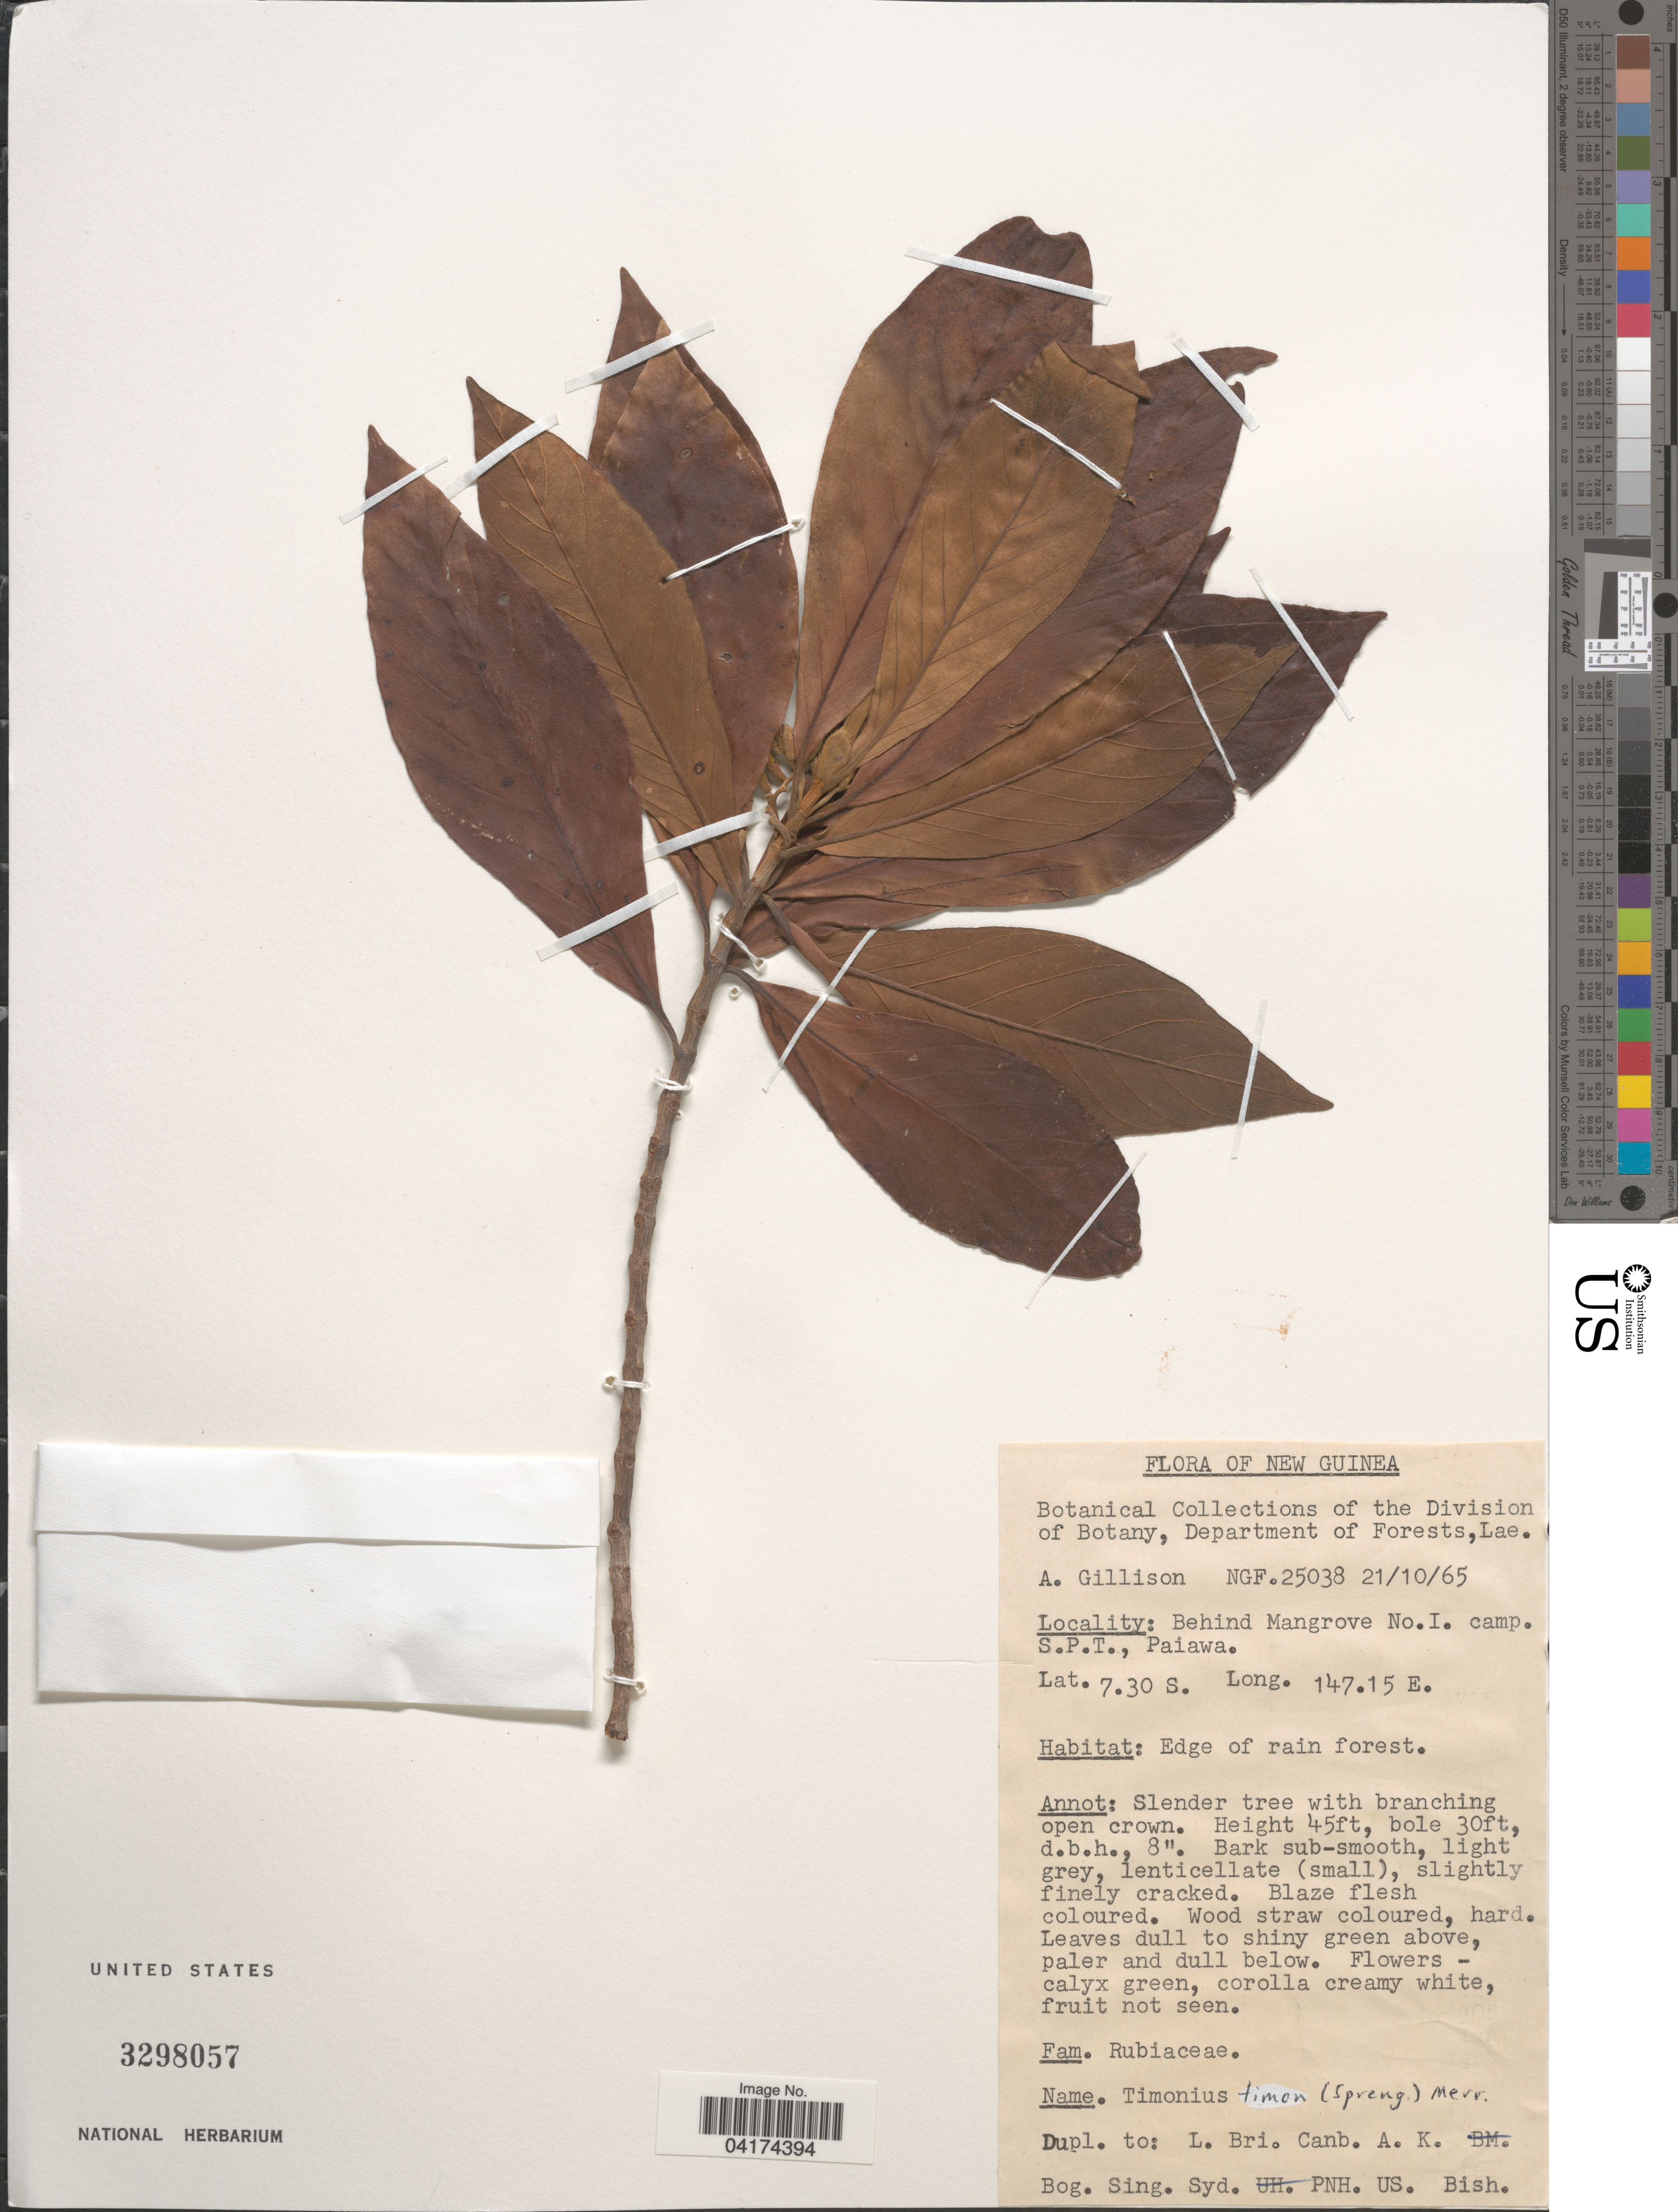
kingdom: Plantae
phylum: Tracheophyta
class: Magnoliopsida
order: Gentianales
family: Rubiaceae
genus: Timonius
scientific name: Timonius timon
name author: (Spreng.) Merr.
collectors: A. Gillison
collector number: NGF.25038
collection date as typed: Transcribed d/m/y: 21/10/65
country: Papua New Guinea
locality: New Guinea. Behind Mangrove No.I. camp. S.P.T., Paiawa.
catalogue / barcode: US 3298057